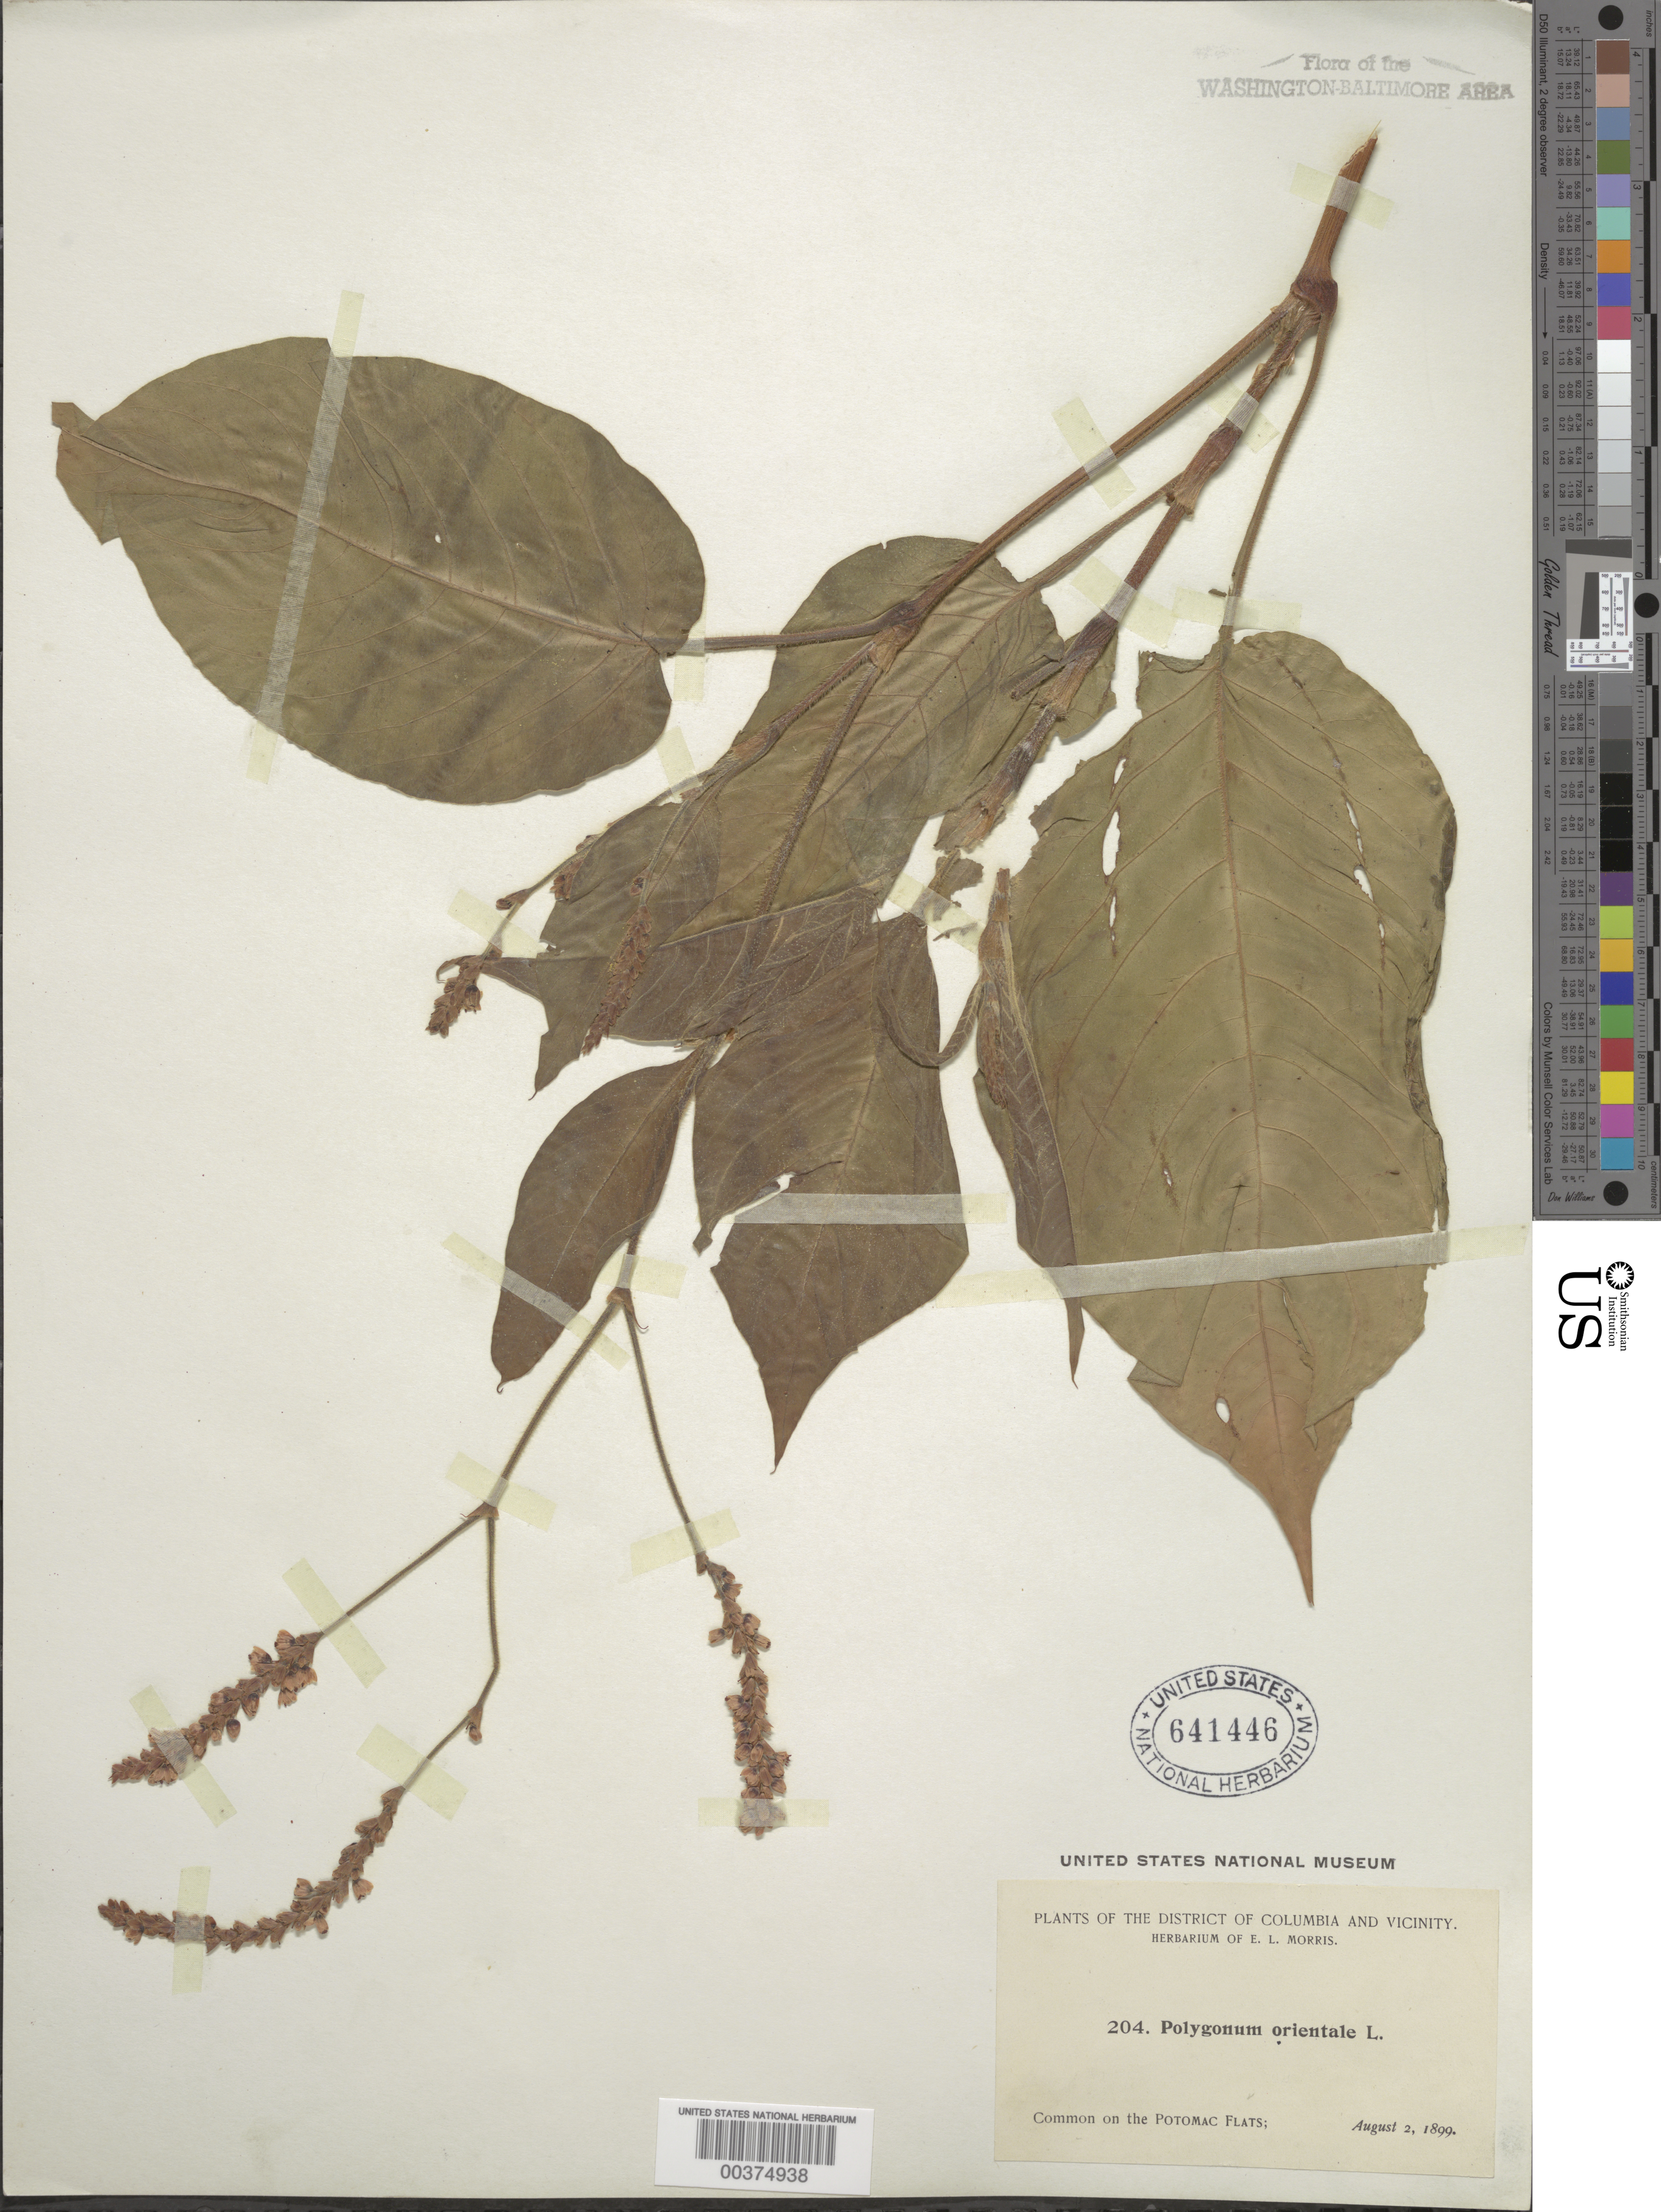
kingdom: Plantae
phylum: Tracheophyta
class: Magnoliopsida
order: Caryophyllales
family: Polygonaceae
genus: Persicaria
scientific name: Persicaria orientalis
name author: (L.) Spach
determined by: Atha, D. E.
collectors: E. L. Morris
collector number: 204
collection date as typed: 02 Aug 1899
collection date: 1899-08-02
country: United States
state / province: District of Columbia / Maryland / Virginia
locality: Potomac Flats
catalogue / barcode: US 641446